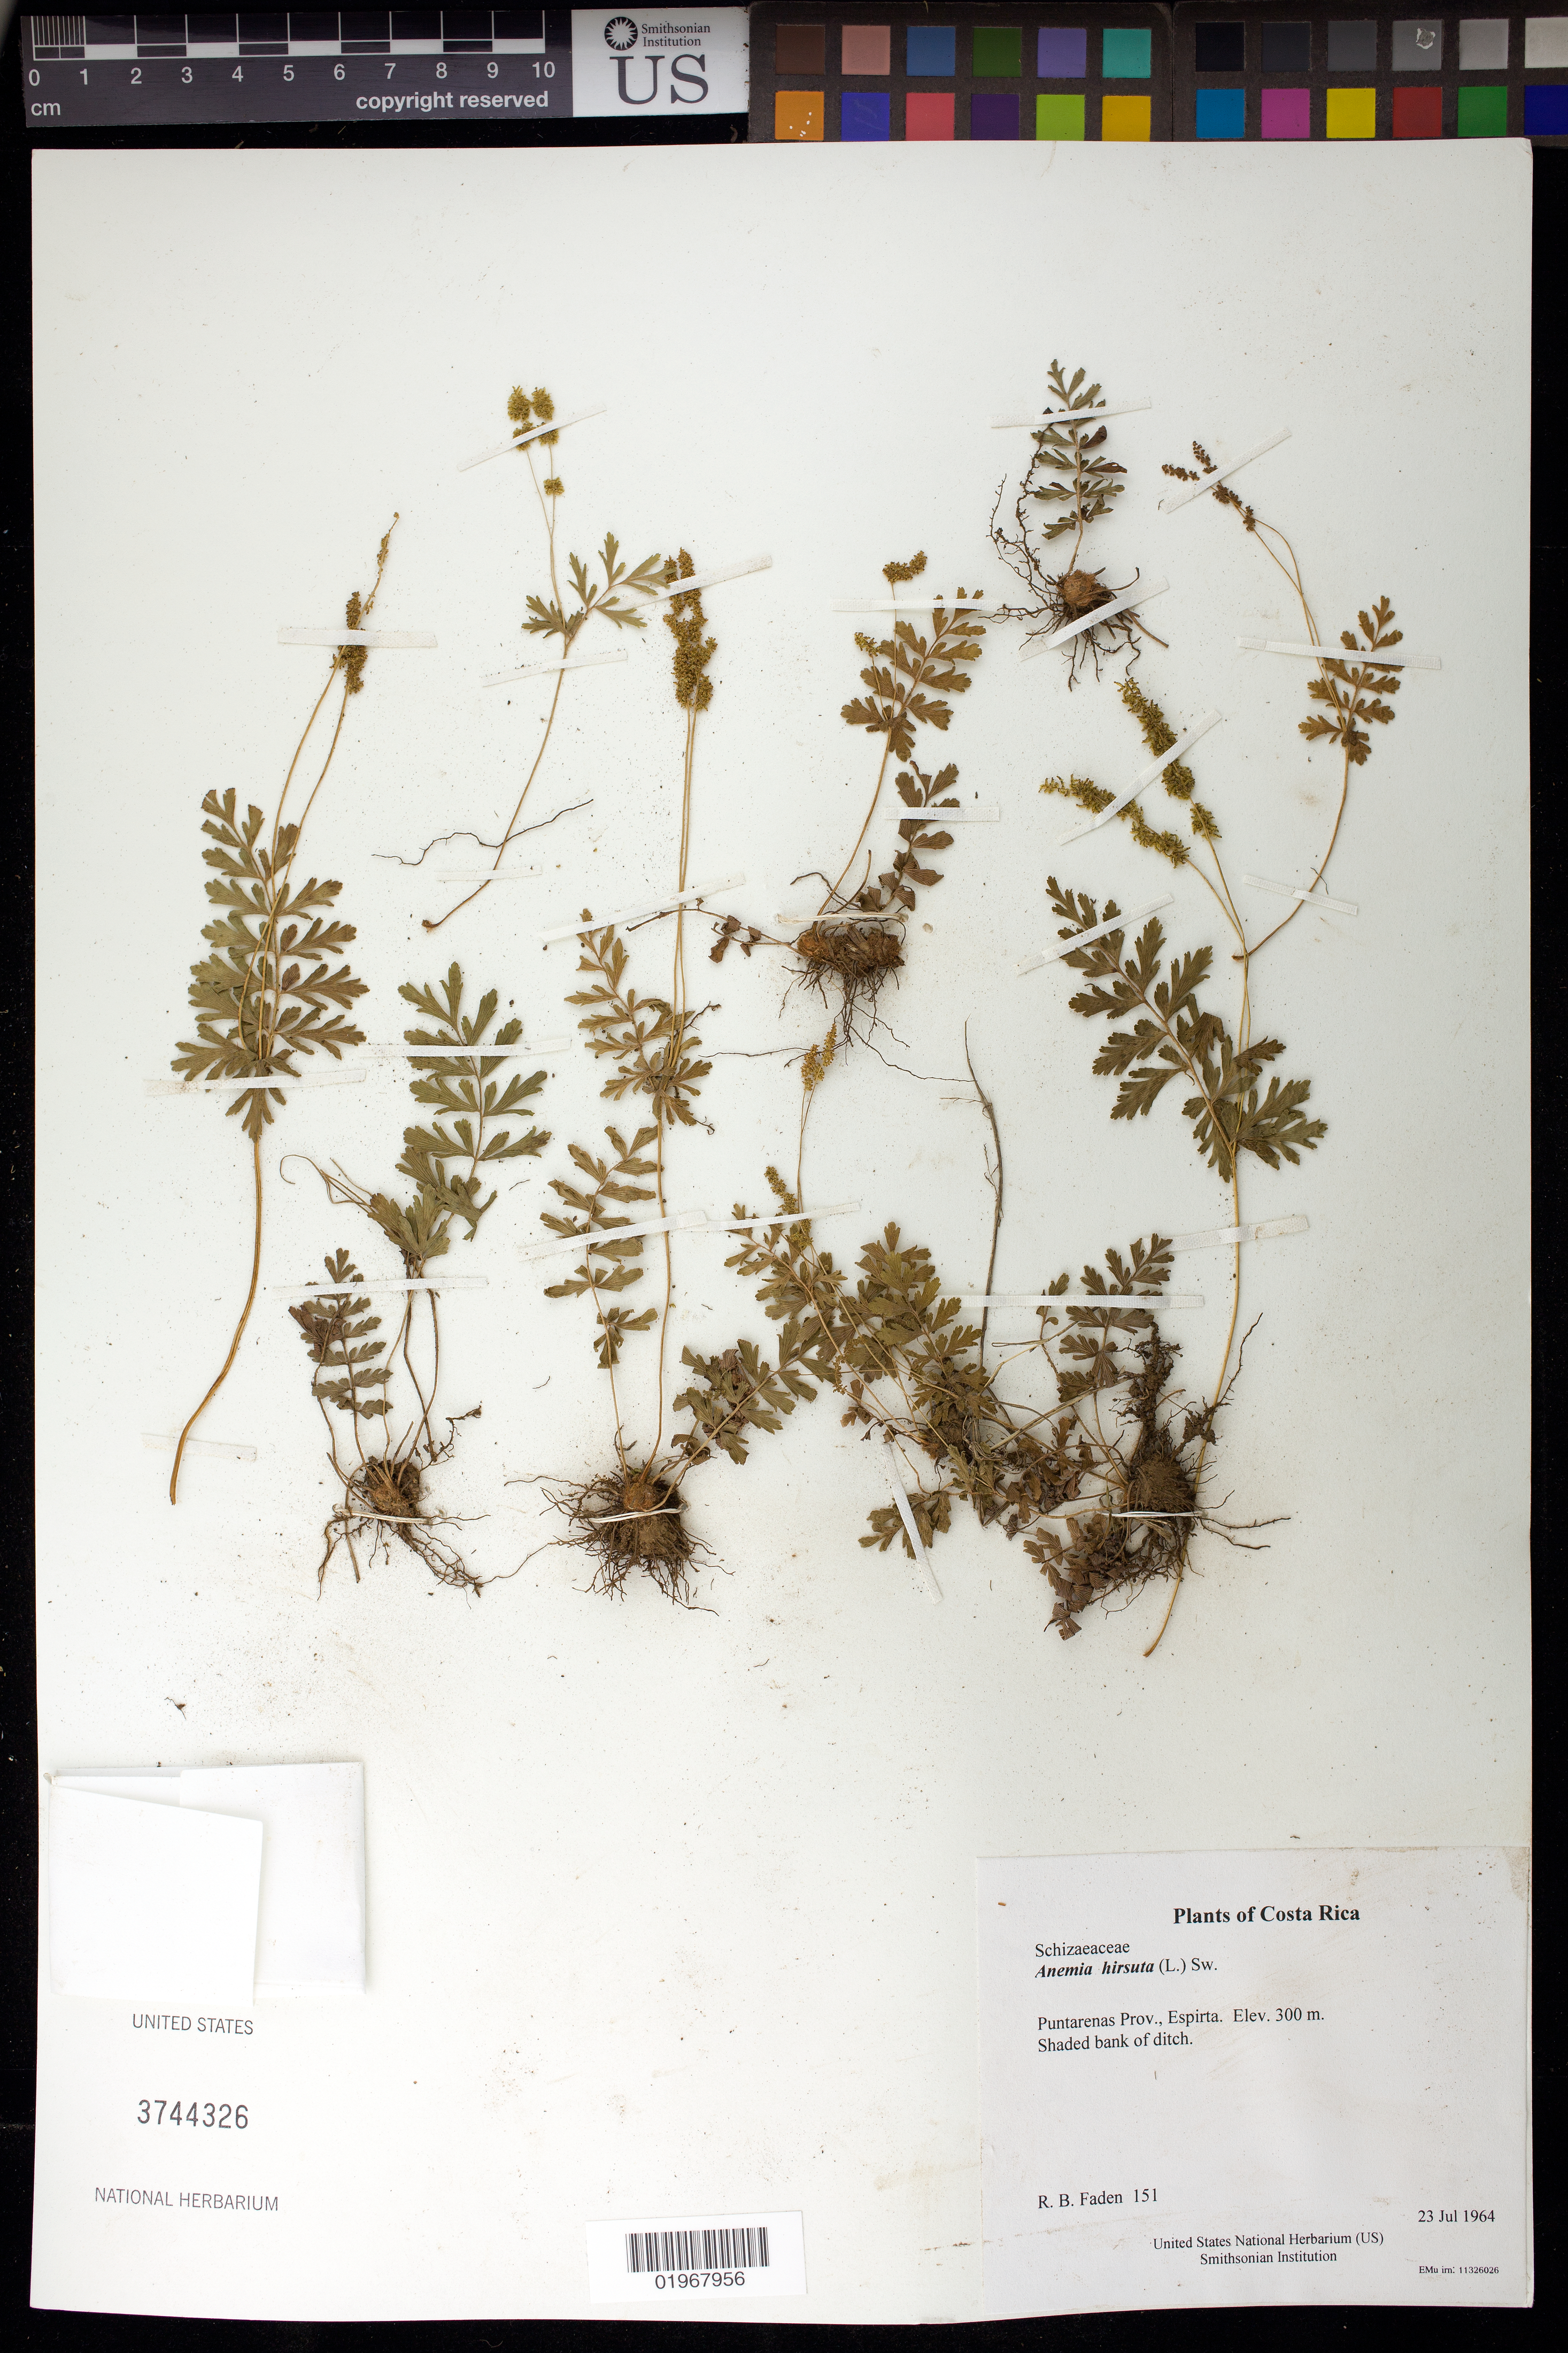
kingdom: Plantae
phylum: Tracheophyta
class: Polypodiopsida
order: Schizaeales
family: Anemiaceae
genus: Anemia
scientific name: Anemia hirsuta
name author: (L.) Sw.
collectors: R. B. Faden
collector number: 151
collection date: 1964-07-23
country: Costa Rica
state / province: Puntarenas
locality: Espirta.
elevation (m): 300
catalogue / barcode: US 3744326